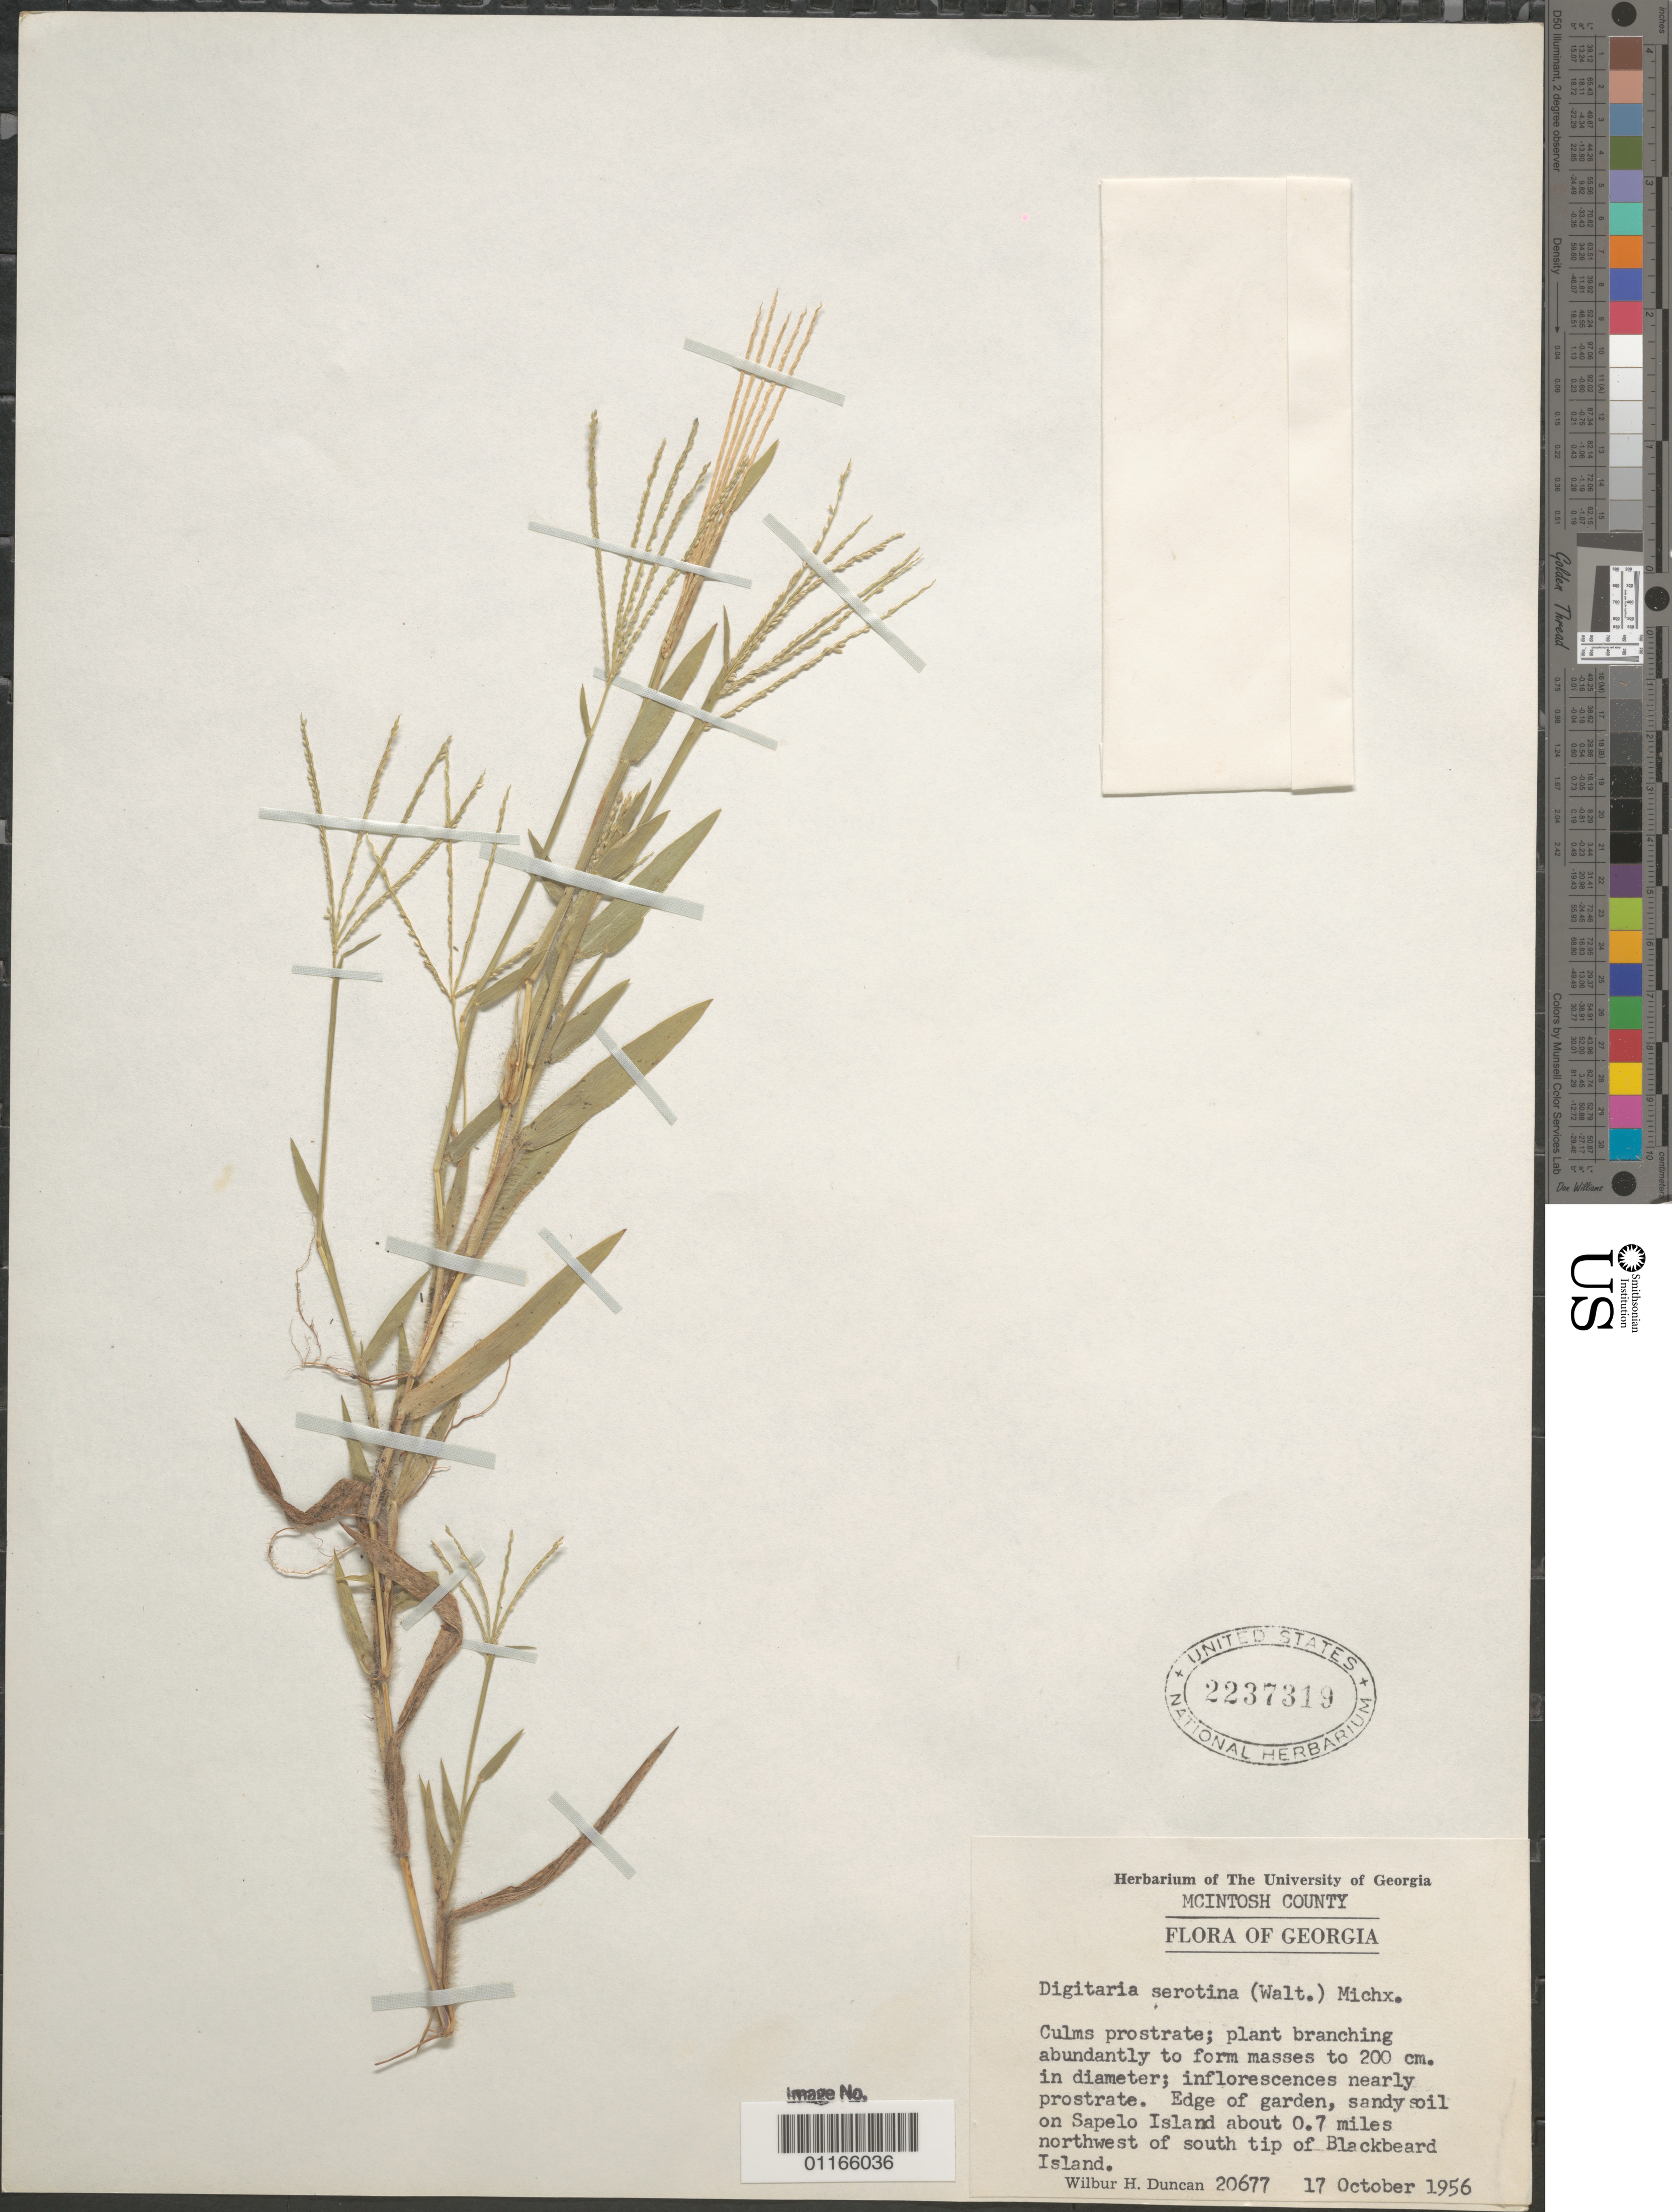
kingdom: Plantae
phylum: Tracheophyta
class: Liliopsida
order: Poales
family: Poaceae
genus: Digitaria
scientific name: Digitaria serotina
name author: (Walter) Michx.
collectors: W. H. Duncan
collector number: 20677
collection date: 1956-10-17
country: United States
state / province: Georgia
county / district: McIntosh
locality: On Sapelo Island about 0.7 miles northwest of south tip of Blackbeard Island.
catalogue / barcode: US 2237319